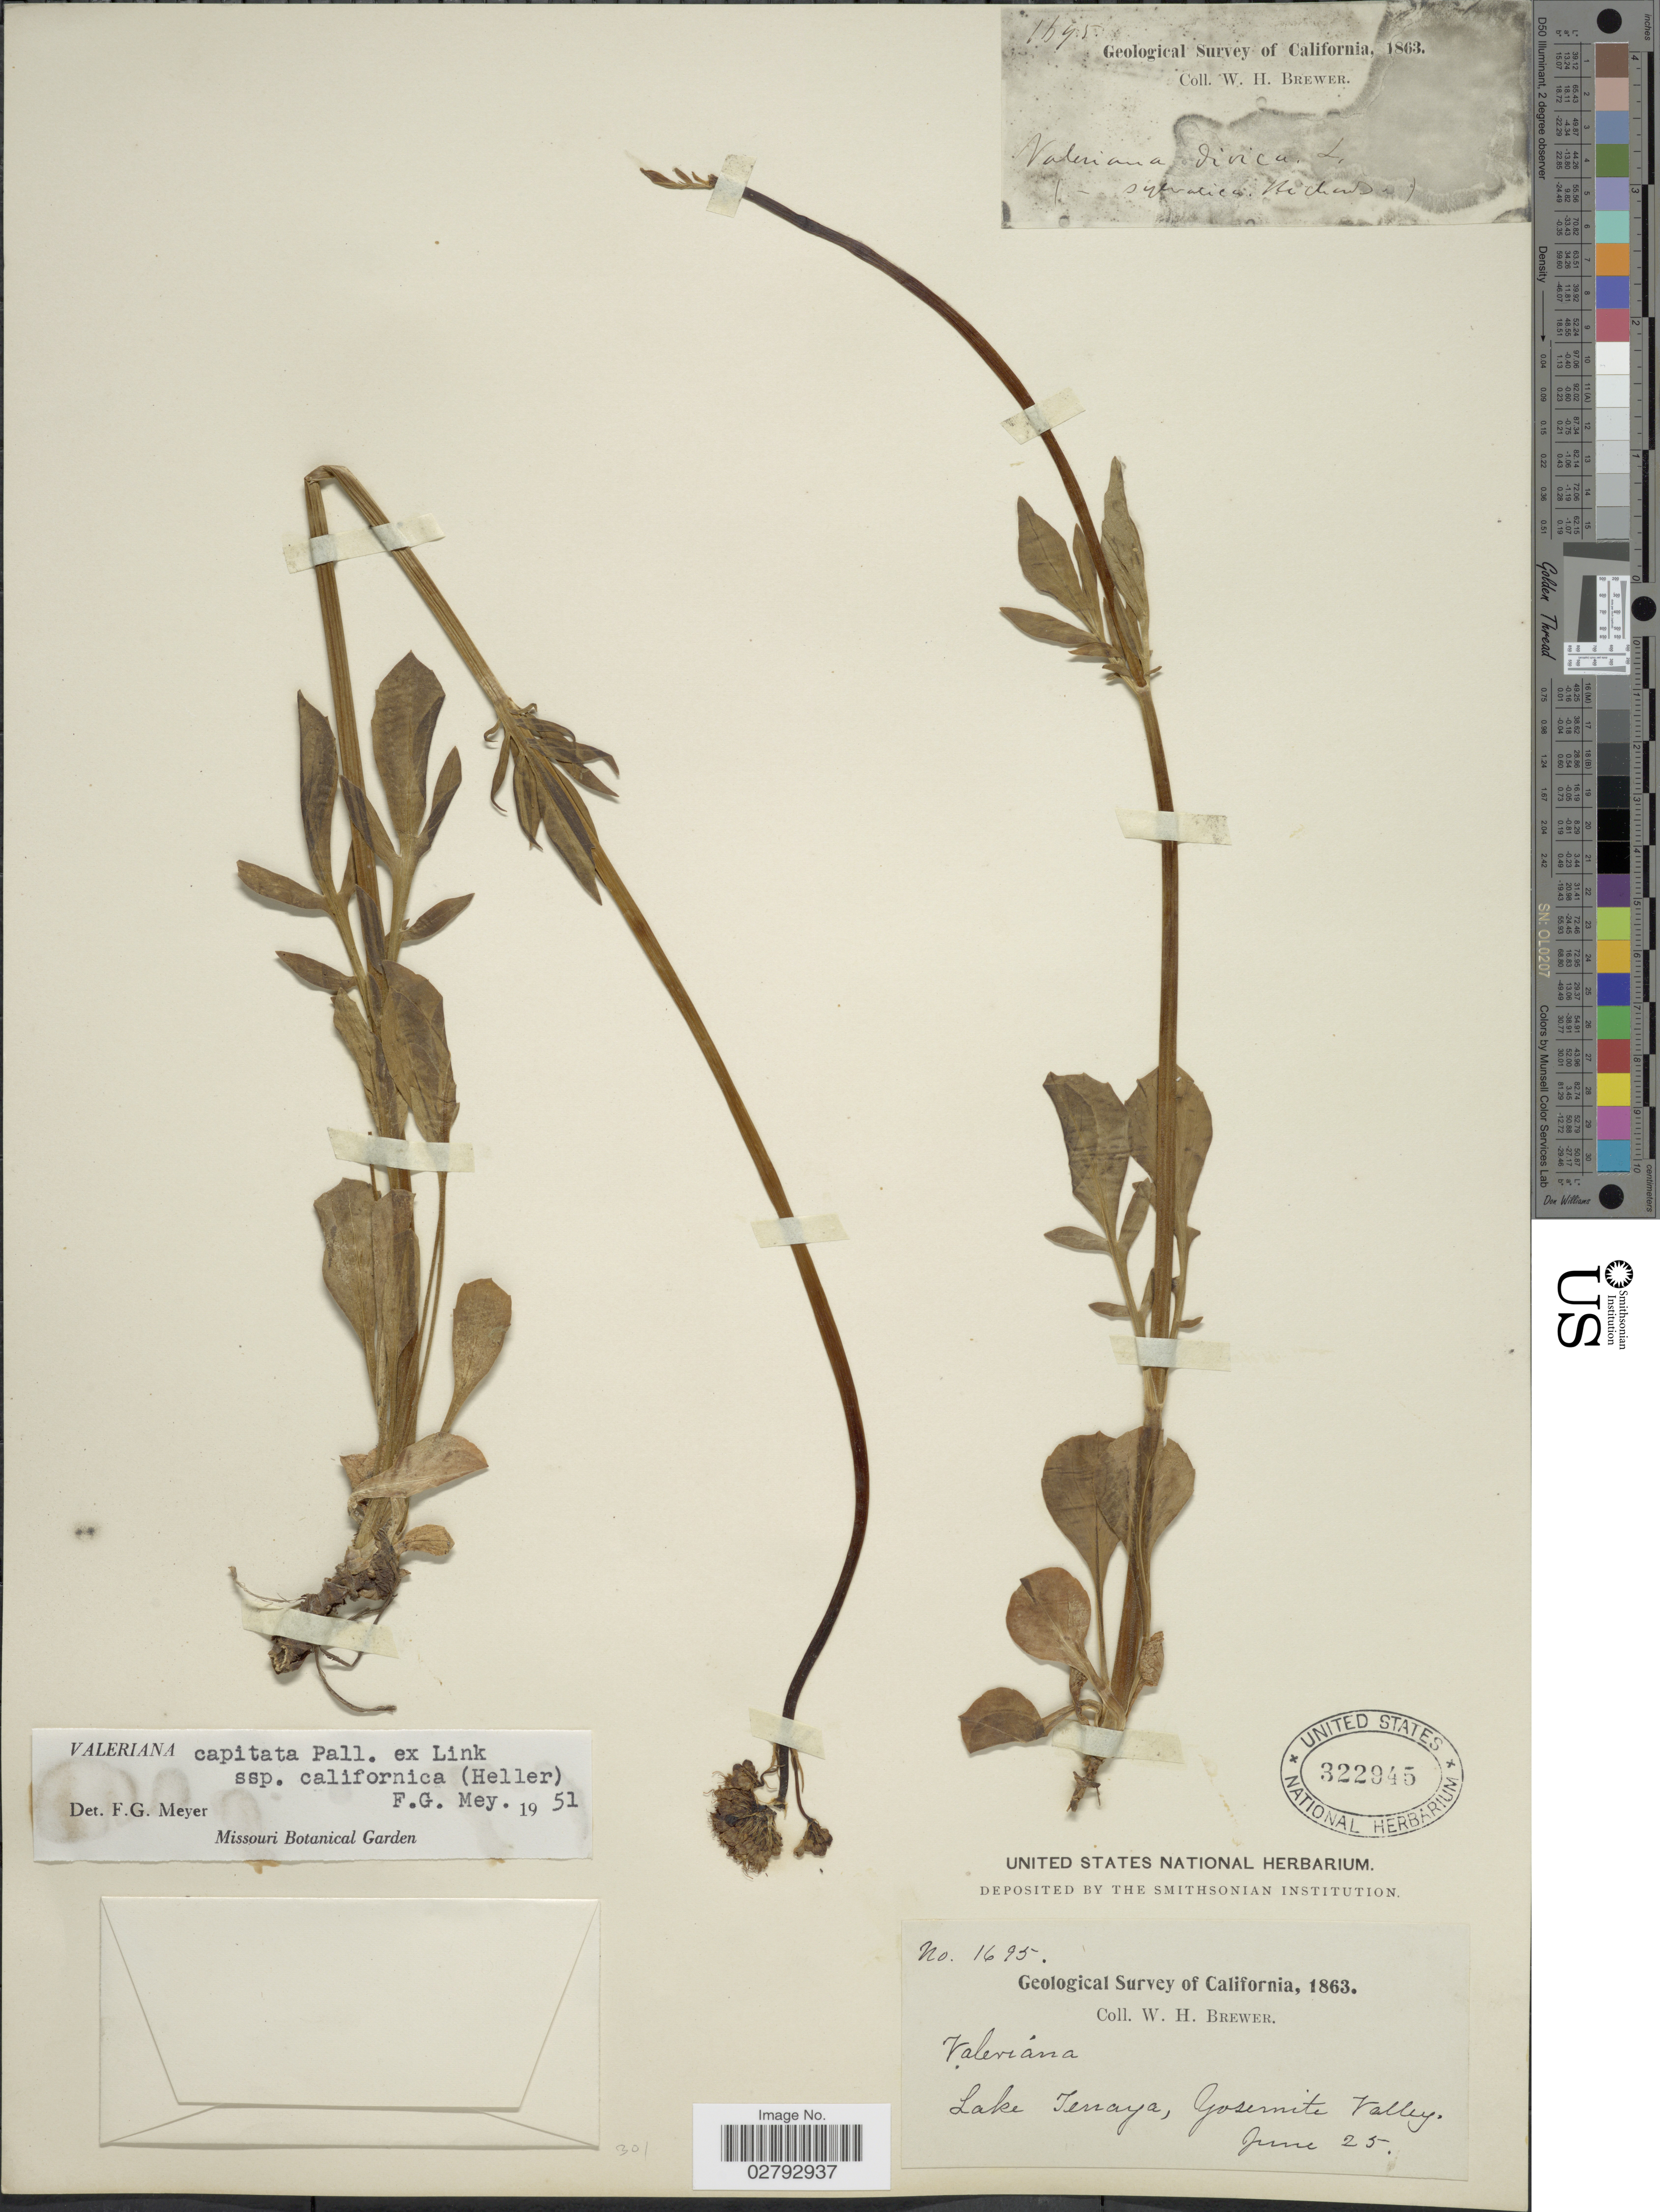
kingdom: Plantae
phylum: Tracheophyta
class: Magnoliopsida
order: Dipsacales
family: Caprifoliaceae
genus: Valeriana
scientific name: Valeriana capitata subsp. californica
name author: (A. Heller) F.G. Mey.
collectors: W. H. Brewer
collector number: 1695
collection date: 1863-06-25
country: United States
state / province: California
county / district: Mariposa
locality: Lake Tenaya, Yosemite Valley.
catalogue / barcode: US 322945